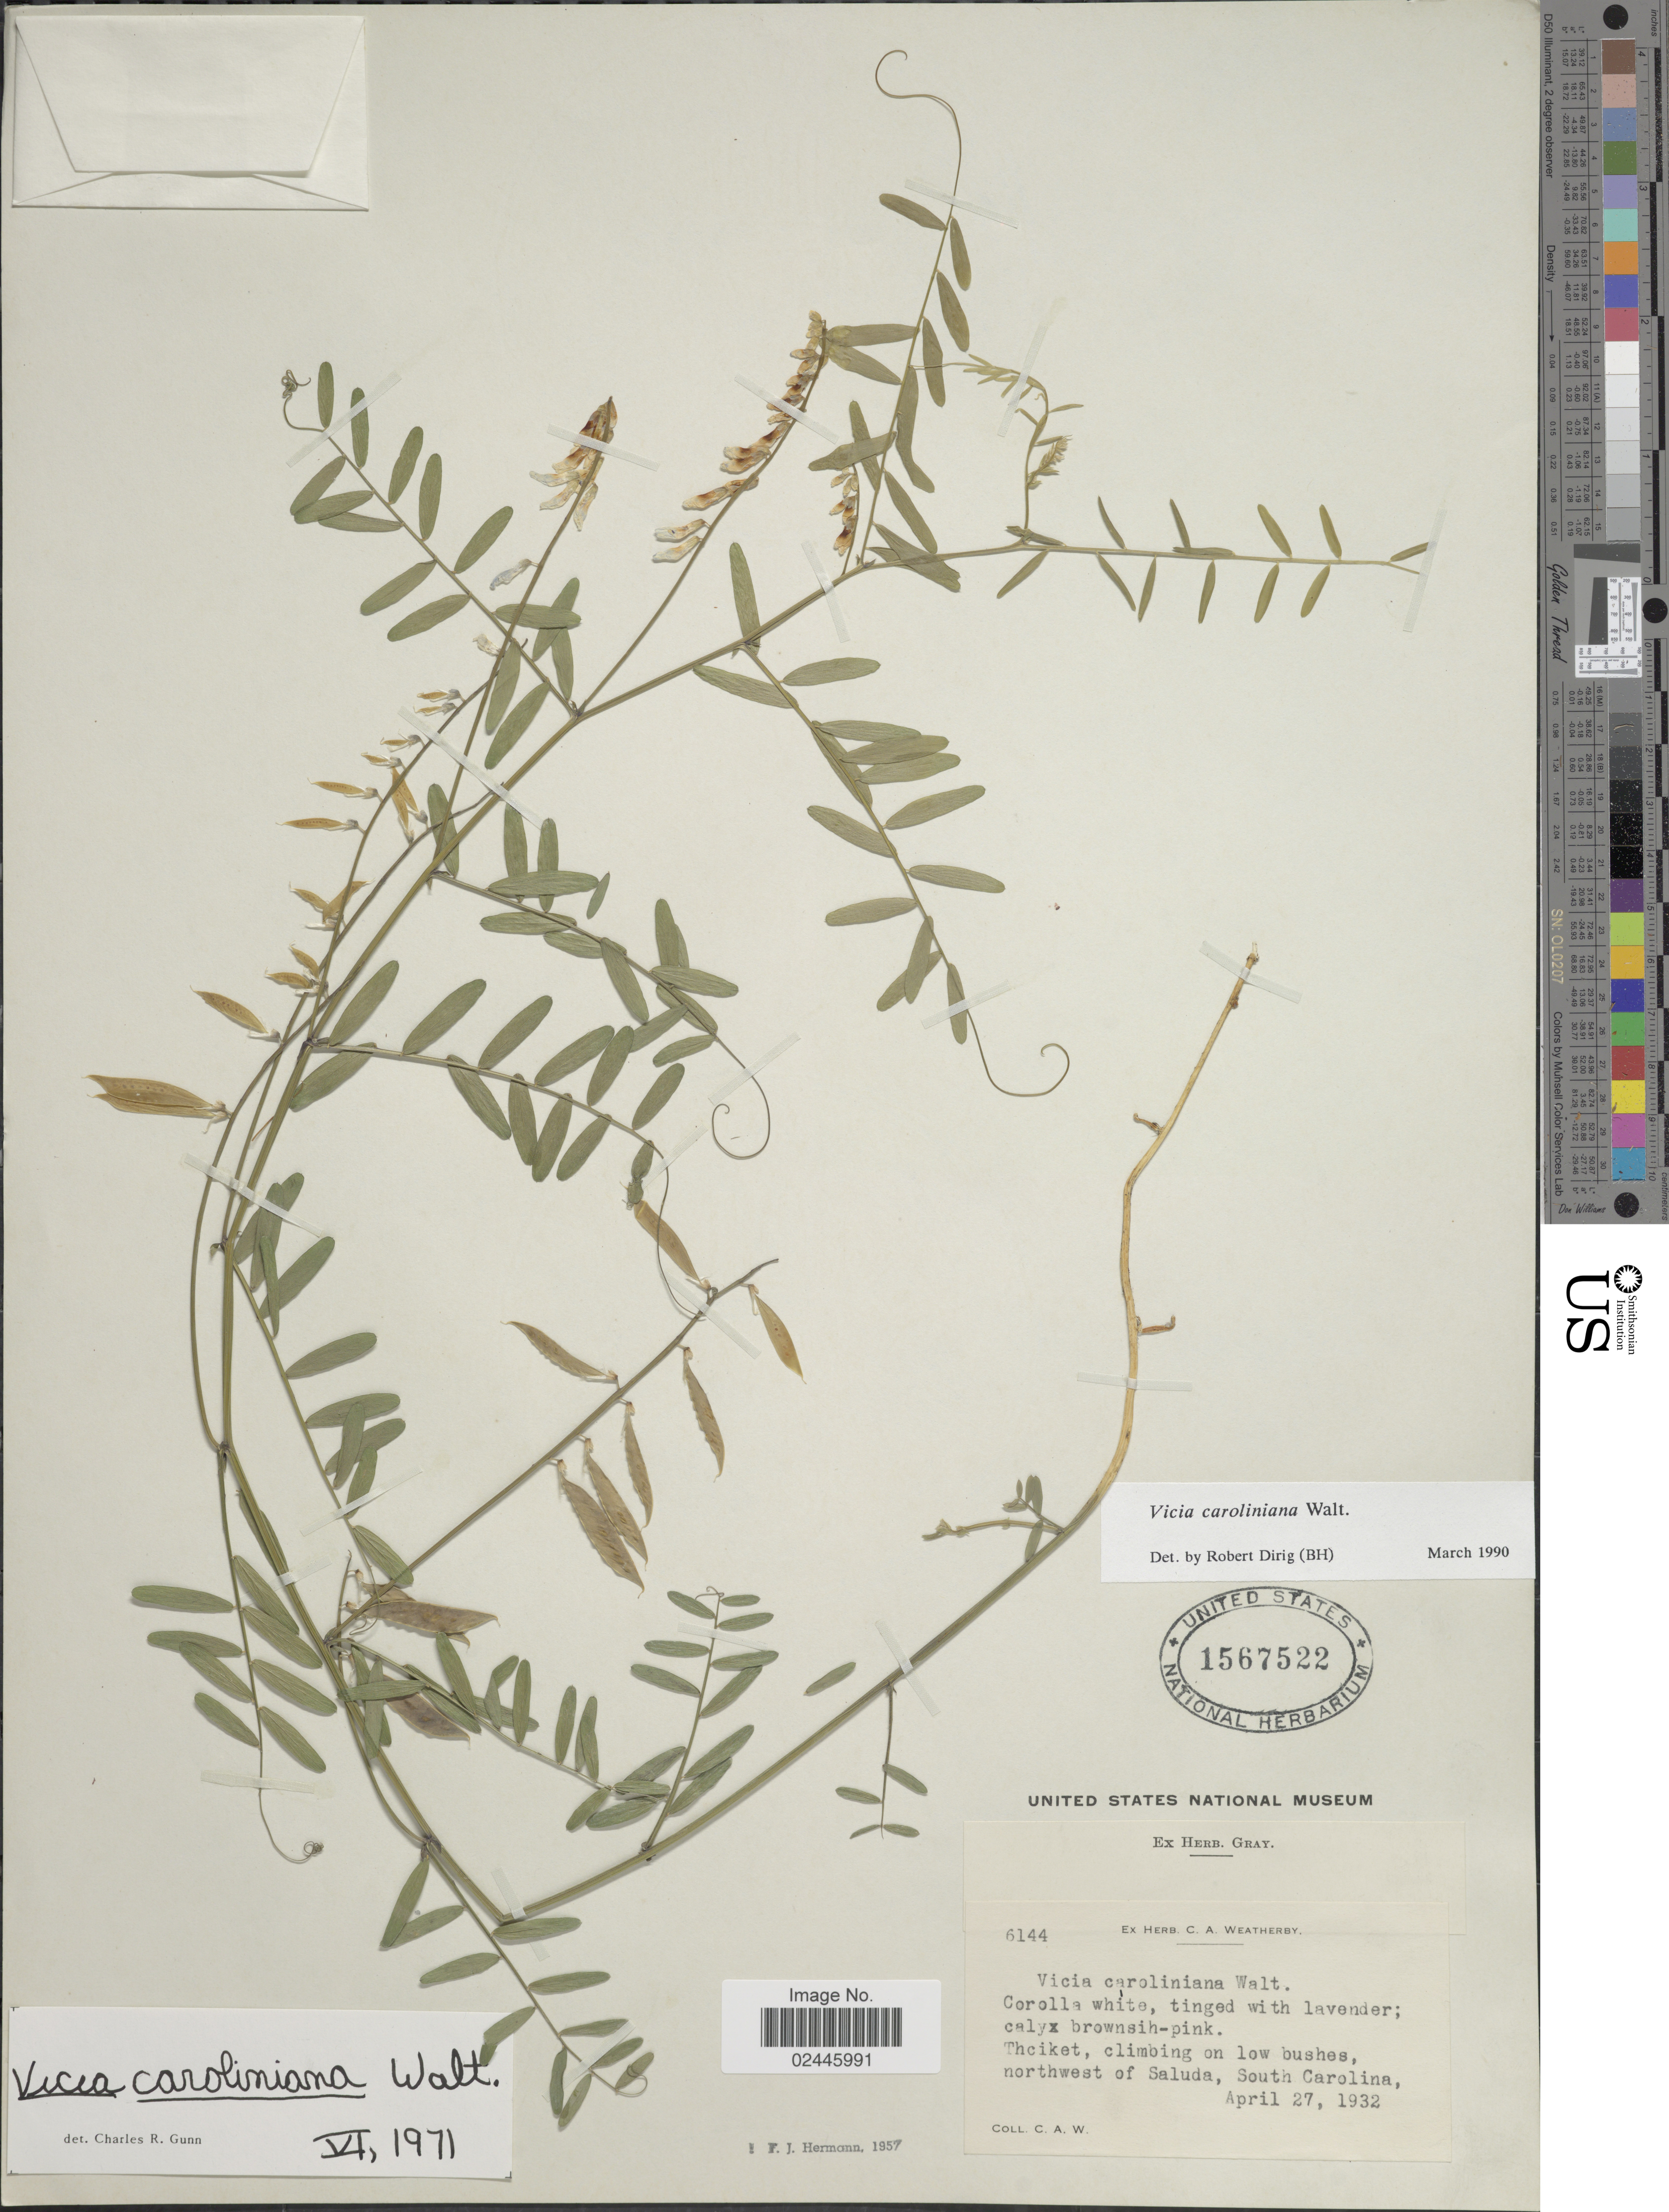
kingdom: Plantae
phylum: Tracheophyta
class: Magnoliopsida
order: Fabales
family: Fabaceae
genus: Vicia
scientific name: Vicia caroliniana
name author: Walter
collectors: C. A. Weatherby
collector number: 6144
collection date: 1932-04-27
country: United States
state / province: South Carolina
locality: Northwest of Saluda.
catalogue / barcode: US 1567522